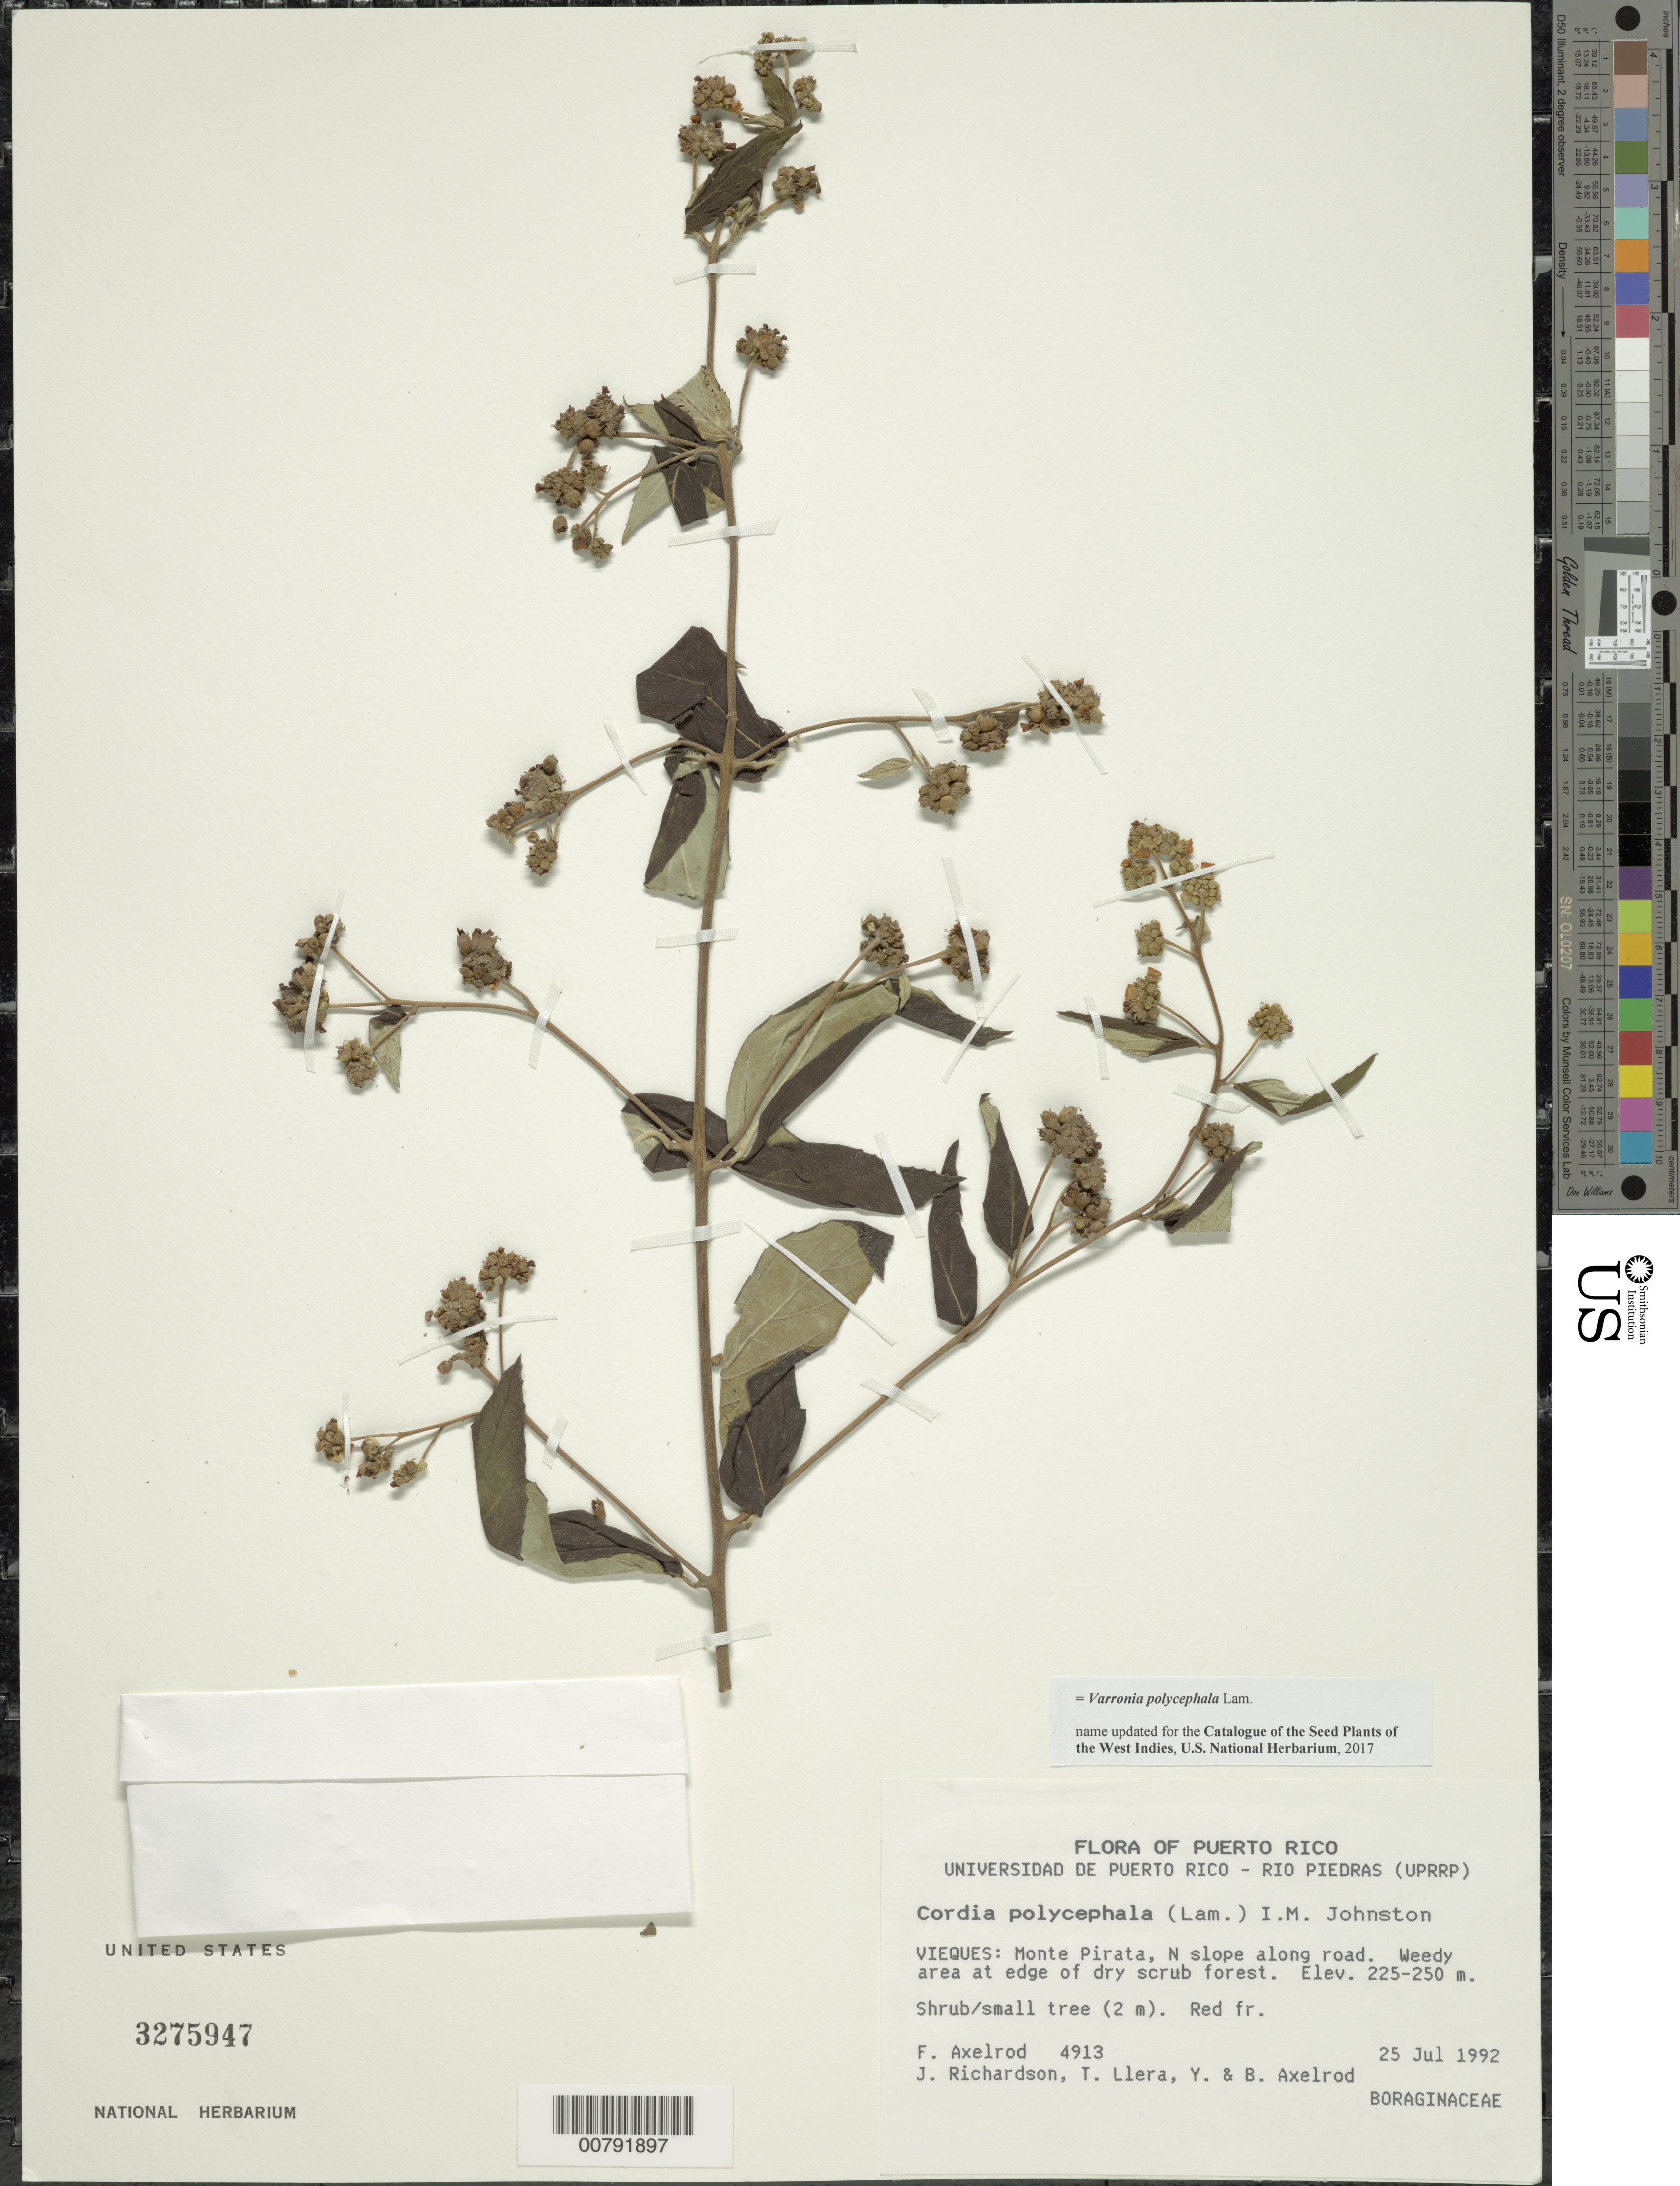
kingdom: Plantae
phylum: Tracheophyta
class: Magnoliopsida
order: Boraginales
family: Cordiaceae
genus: Varronia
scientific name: Varronia polycephala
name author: Lam.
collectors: F. S. Axelrod & et al.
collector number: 4913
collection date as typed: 25 Jul 1992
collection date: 1992-07-25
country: Puerto Rico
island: Vieques I.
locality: Vieques: Monte Pirata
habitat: Weedy area at edge of dry scrub forest.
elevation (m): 225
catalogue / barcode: US 3275947